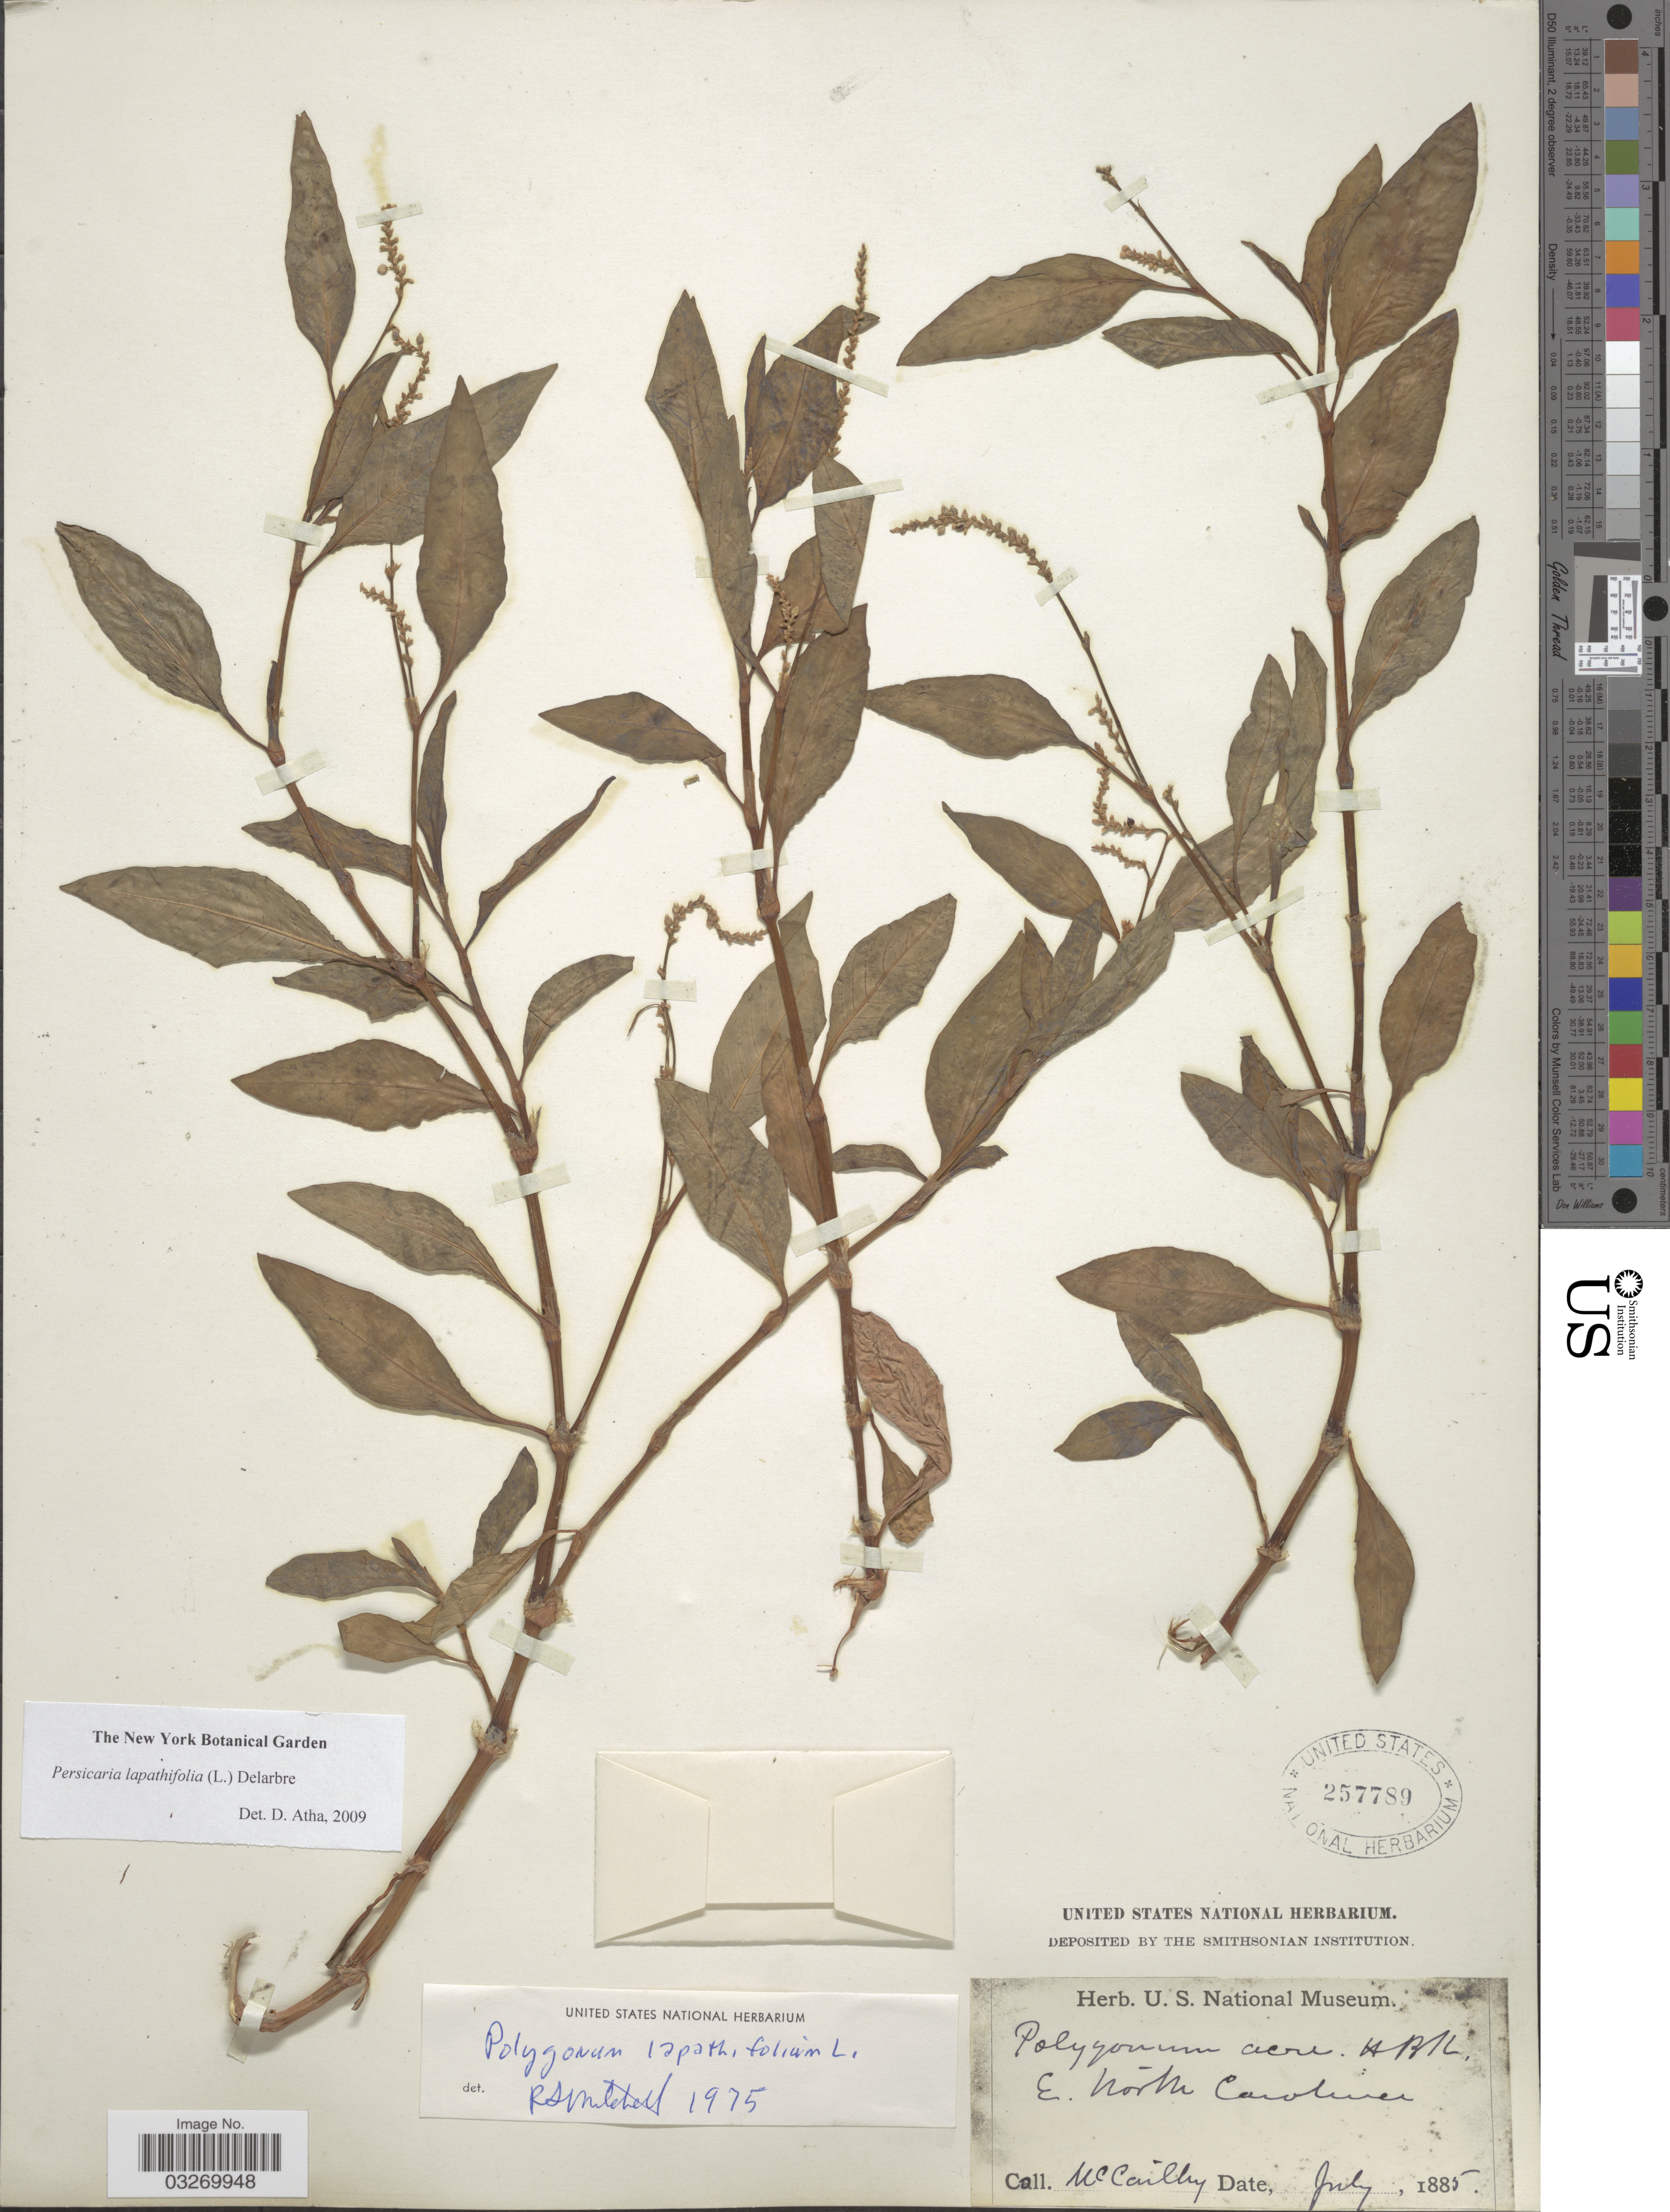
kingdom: Plantae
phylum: Tracheophyta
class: Magnoliopsida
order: Caryophyllales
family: Polygonaceae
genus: Polygonum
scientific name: Polygonum lapathifolium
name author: L.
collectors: -- McCarthy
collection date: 1885-07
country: United States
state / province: North Carolina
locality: E. North Carolina.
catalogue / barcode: US 257789